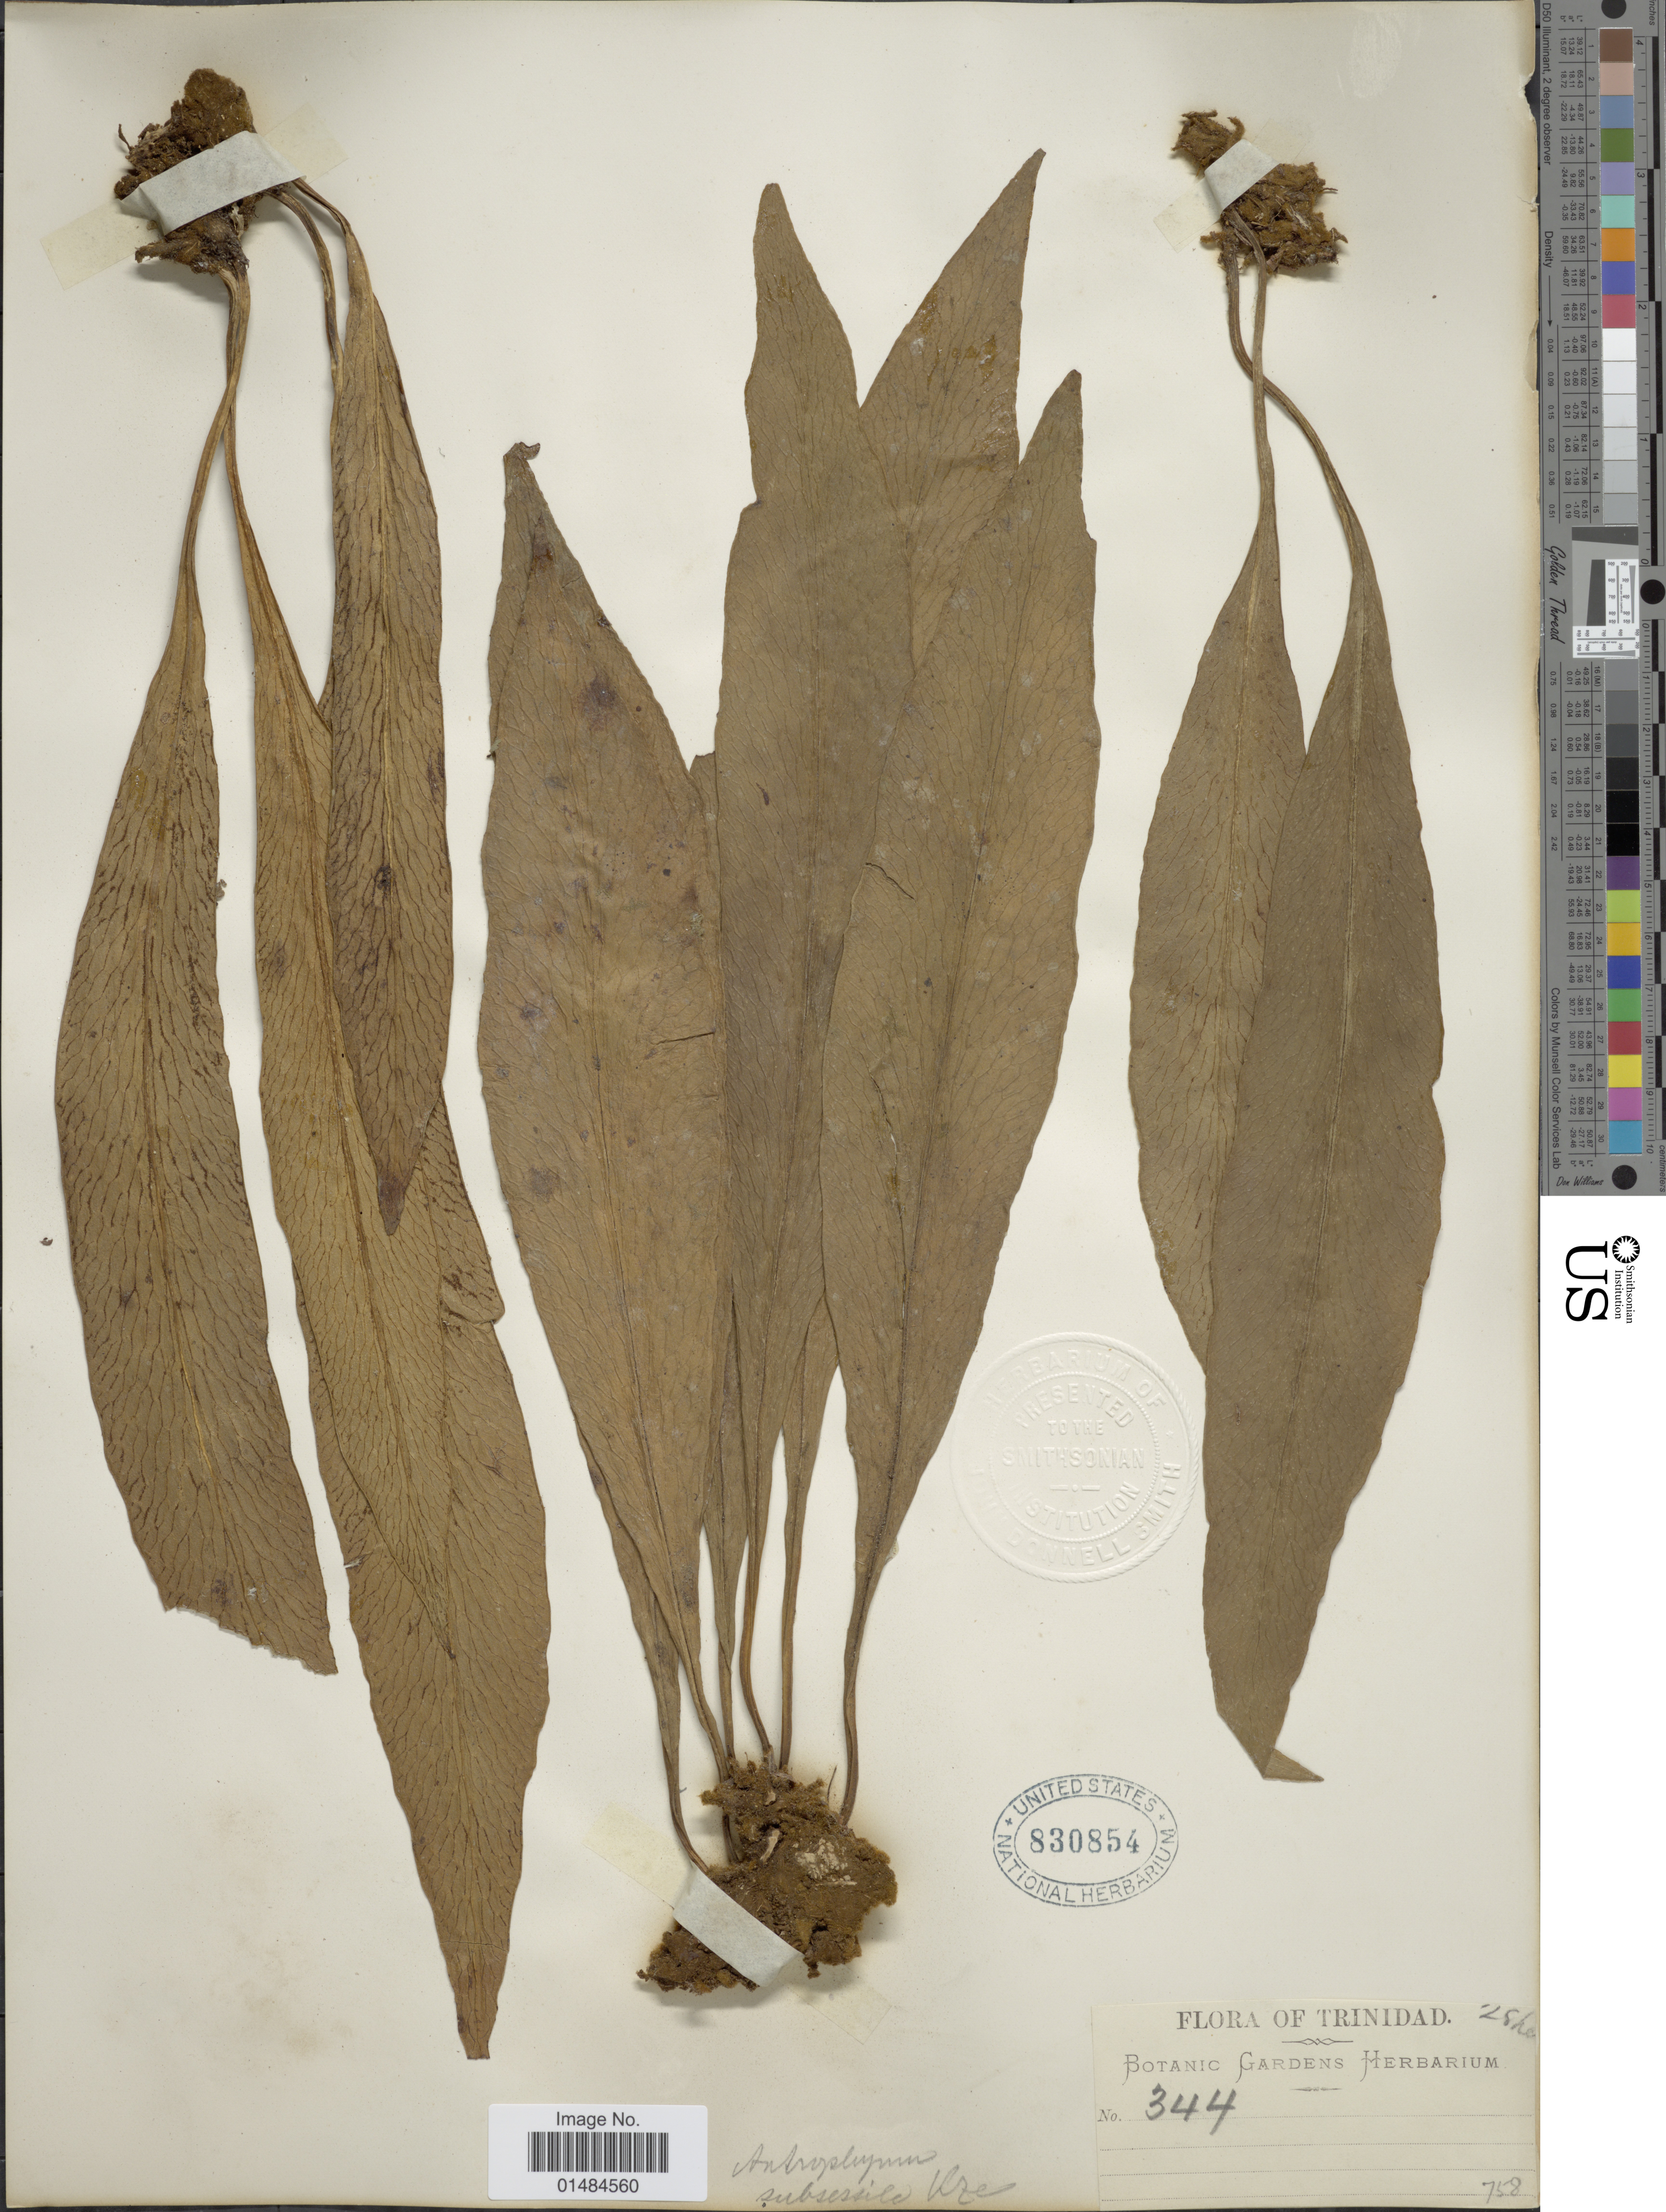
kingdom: Plantae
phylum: Tracheophyta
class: Polypodiopsida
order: Polypodiales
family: Pteridaceae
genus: Polytaenium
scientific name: Polytaenium guayanense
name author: (Hieron.) Alston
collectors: Botanic Gardens Herbarium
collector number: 344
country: Trinidad and Tobago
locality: Trinidad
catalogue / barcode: US 830854